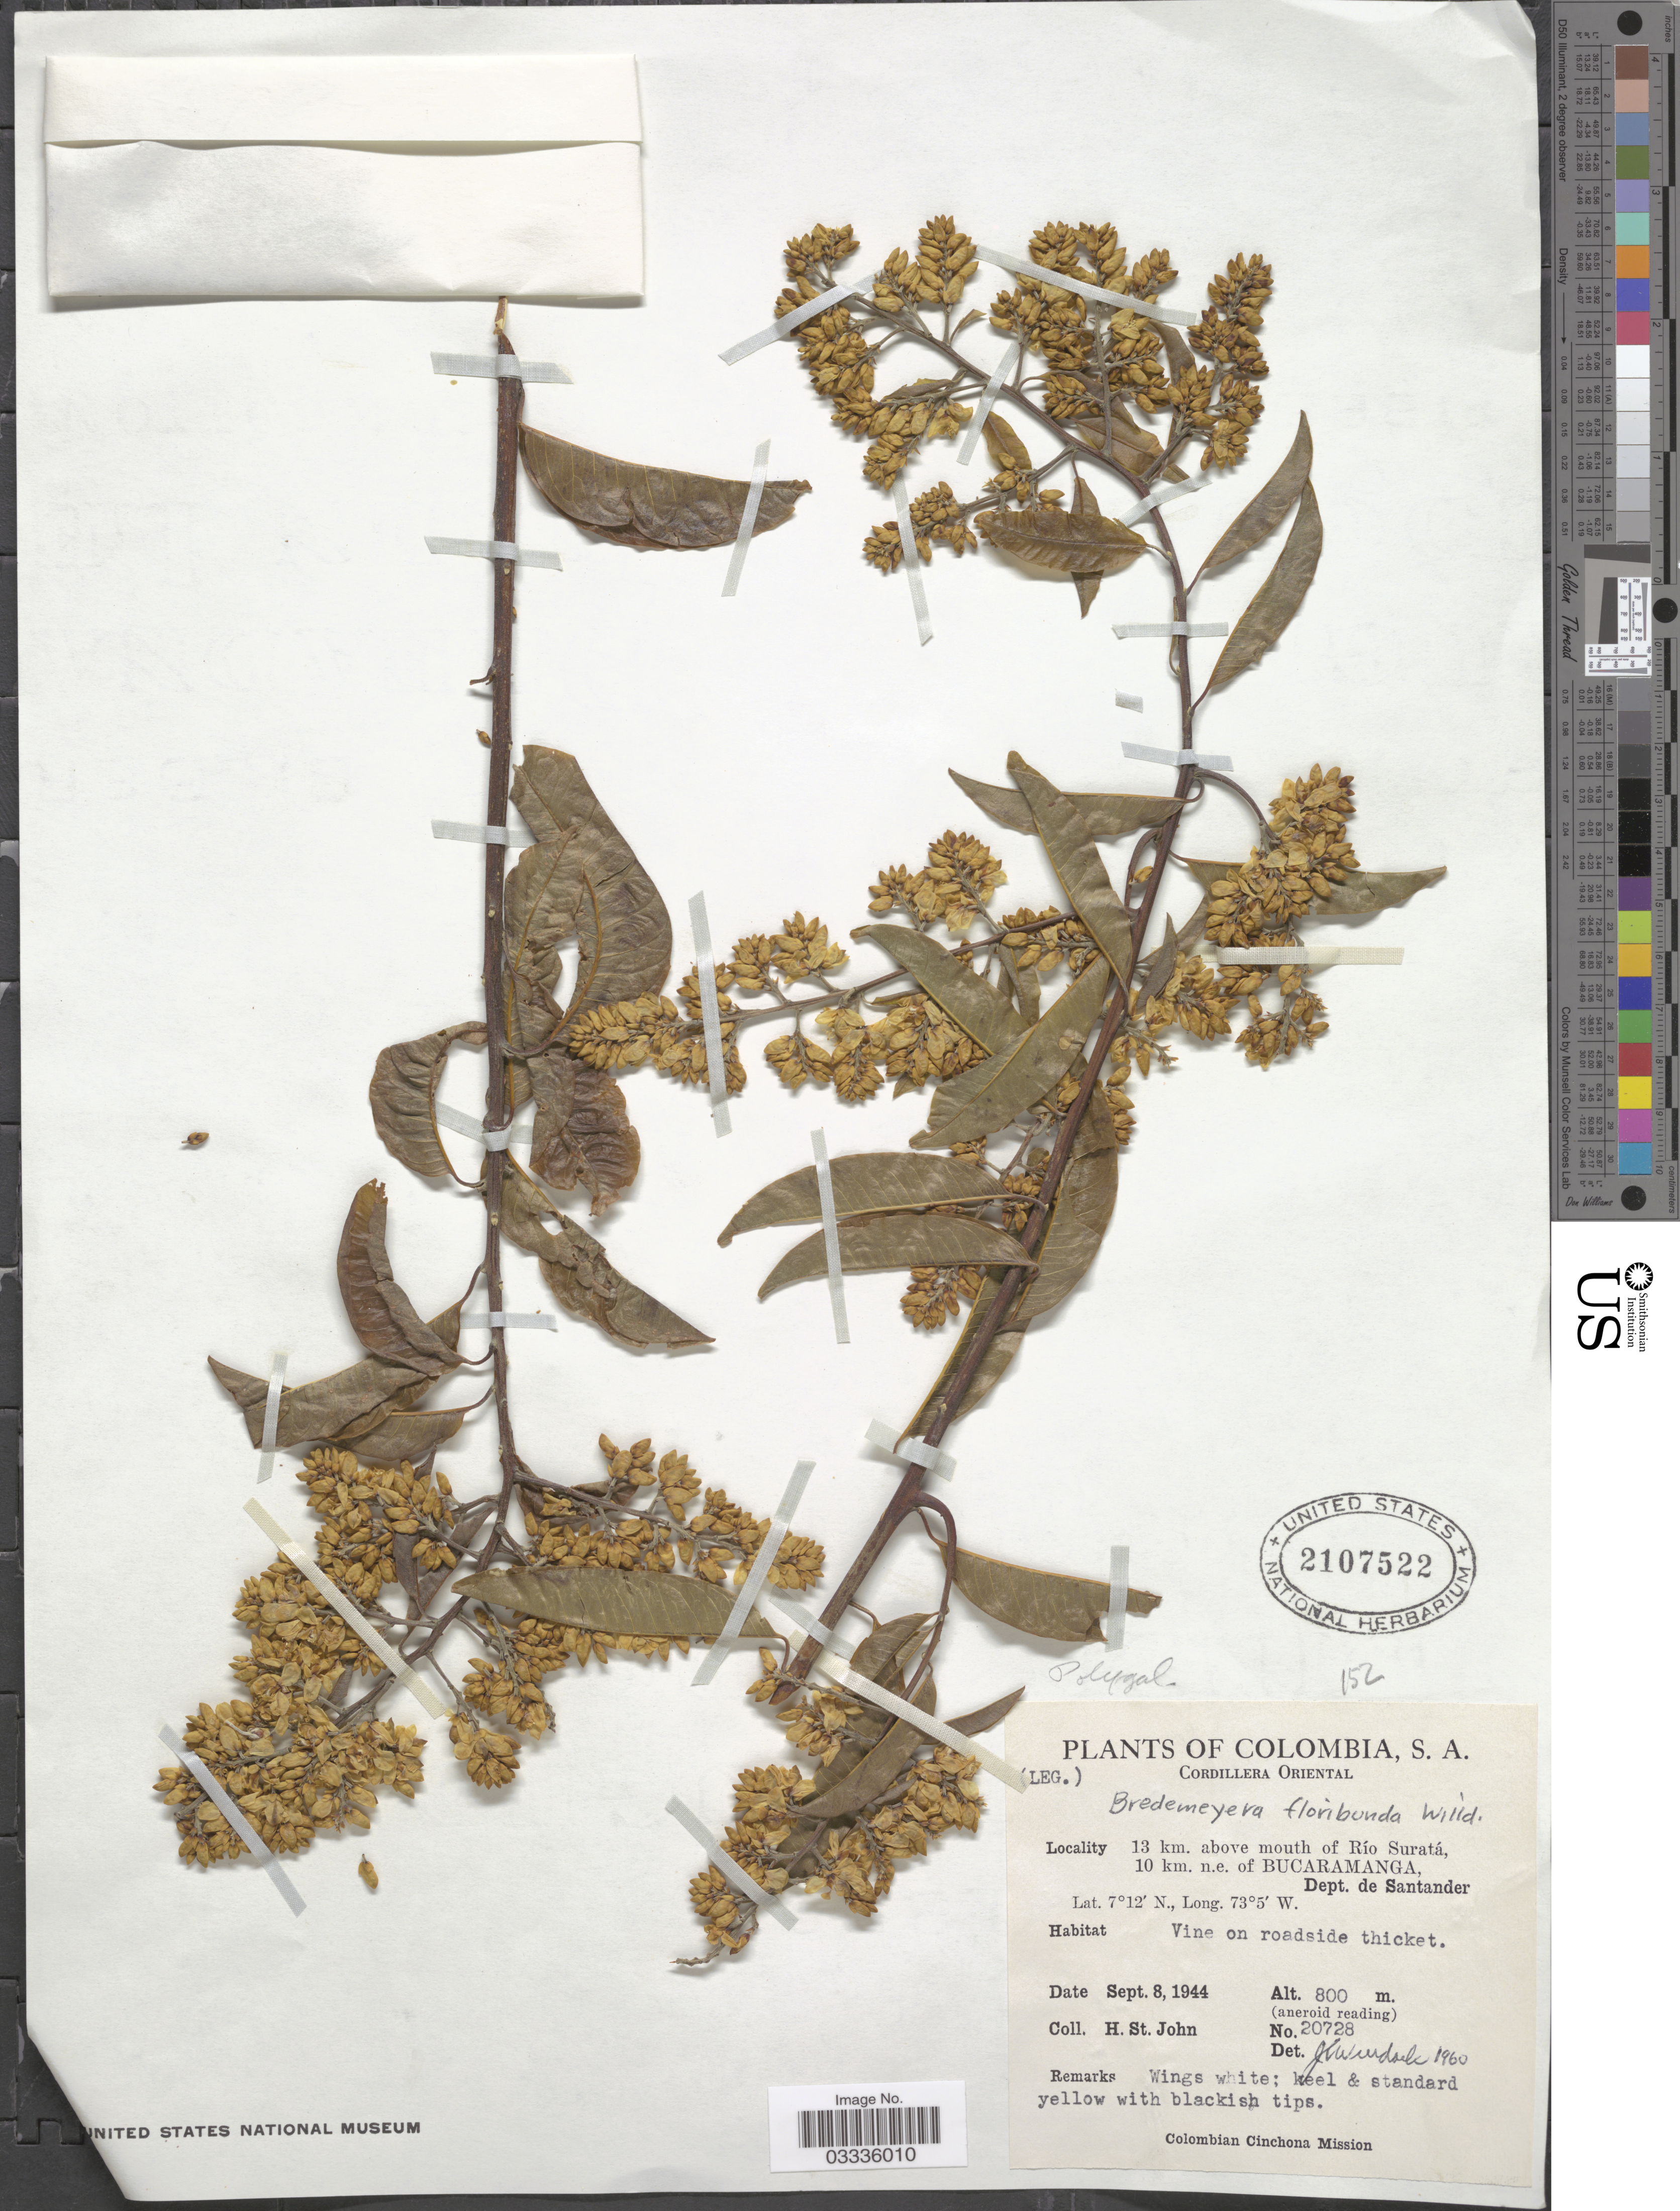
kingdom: Plantae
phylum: Tracheophyta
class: Magnoliopsida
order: Fabales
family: Polygalaceae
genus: Bredemeyera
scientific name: Bredemeyera floribunda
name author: Willd.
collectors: H. St. John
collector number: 20728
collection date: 1944-09-08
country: Colombia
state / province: Santander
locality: Cordillera Oriental. 13 km. above mouth of Río Suratá, 10 km. n.e. of Bucaramanga, Dept. de Santander.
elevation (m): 800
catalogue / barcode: US 2107522